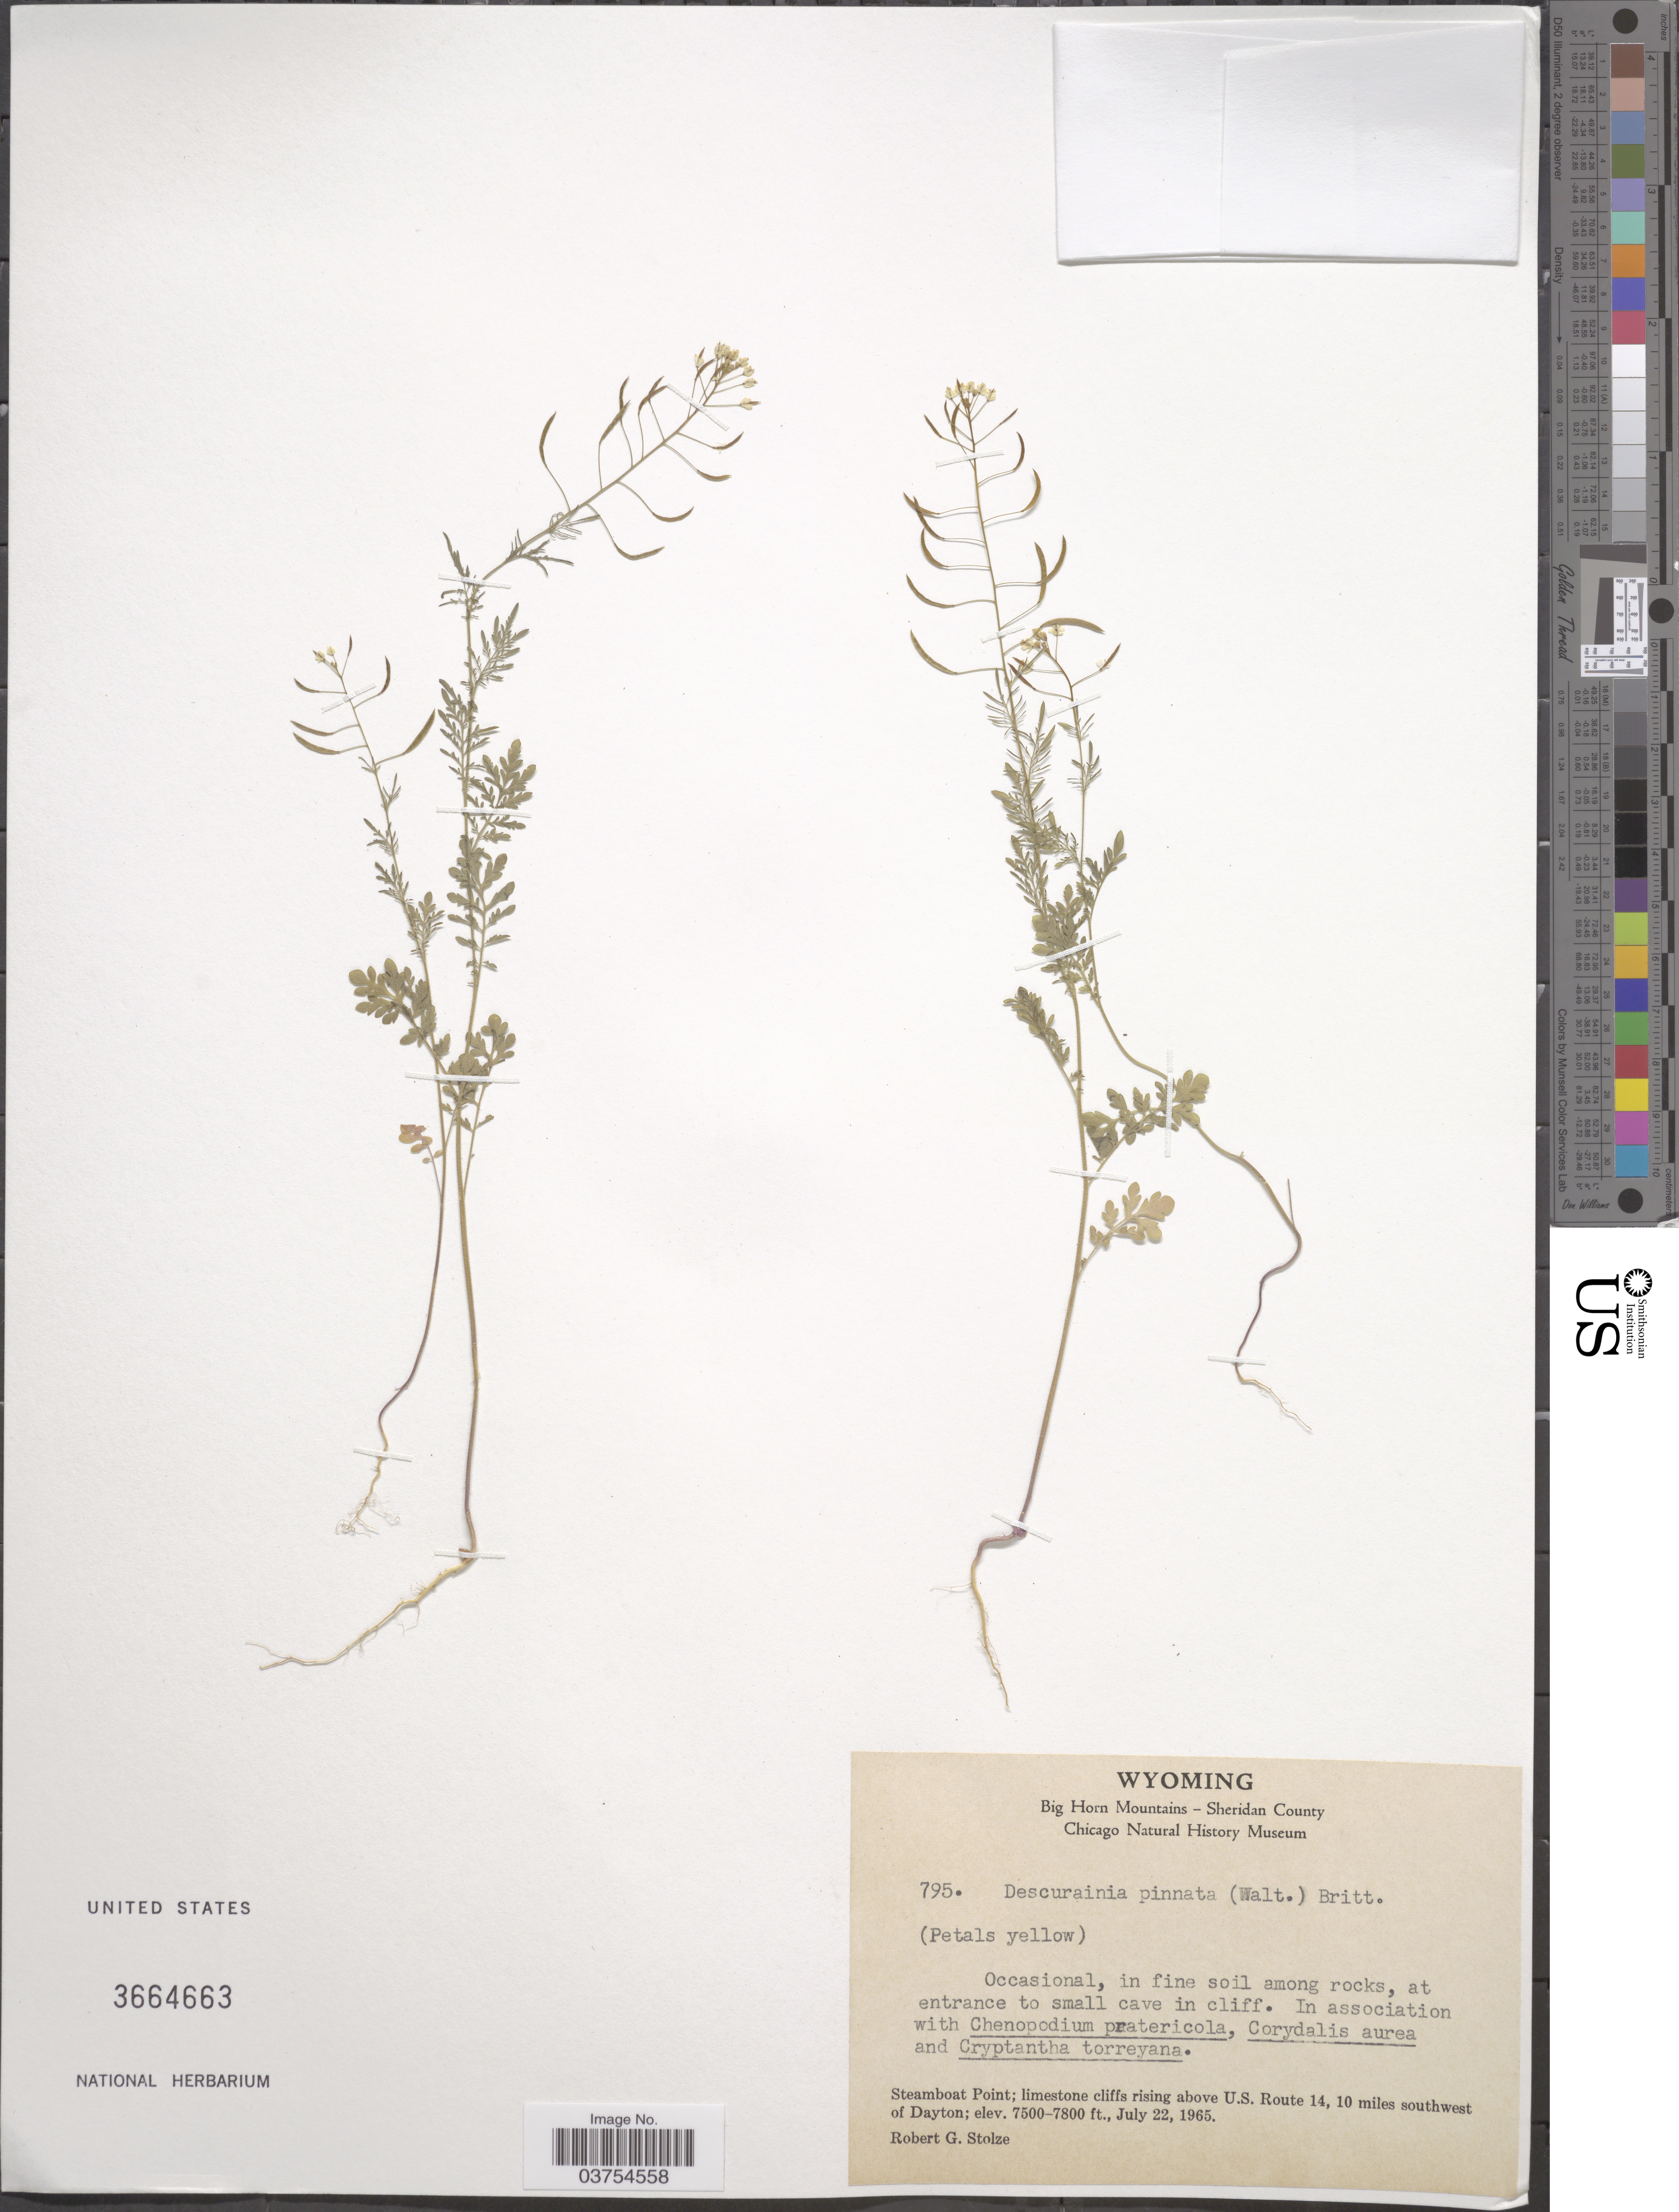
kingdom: Plantae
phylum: Tracheophyta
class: Magnoliopsida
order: Brassicales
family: Brassicaceae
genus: Descurainia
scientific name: Descurainia pinnata var. sp.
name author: (C.A. Mey.)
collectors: R. G. Stolze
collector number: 795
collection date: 1965-07-22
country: United States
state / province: Wyoming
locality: Big Horn Mountains.- Sheridan County. Steamboat Point; limestone cliffs rising above U. S. Route 14, 10 miles southwest of Dayton.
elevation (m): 2286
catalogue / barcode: US 3664663